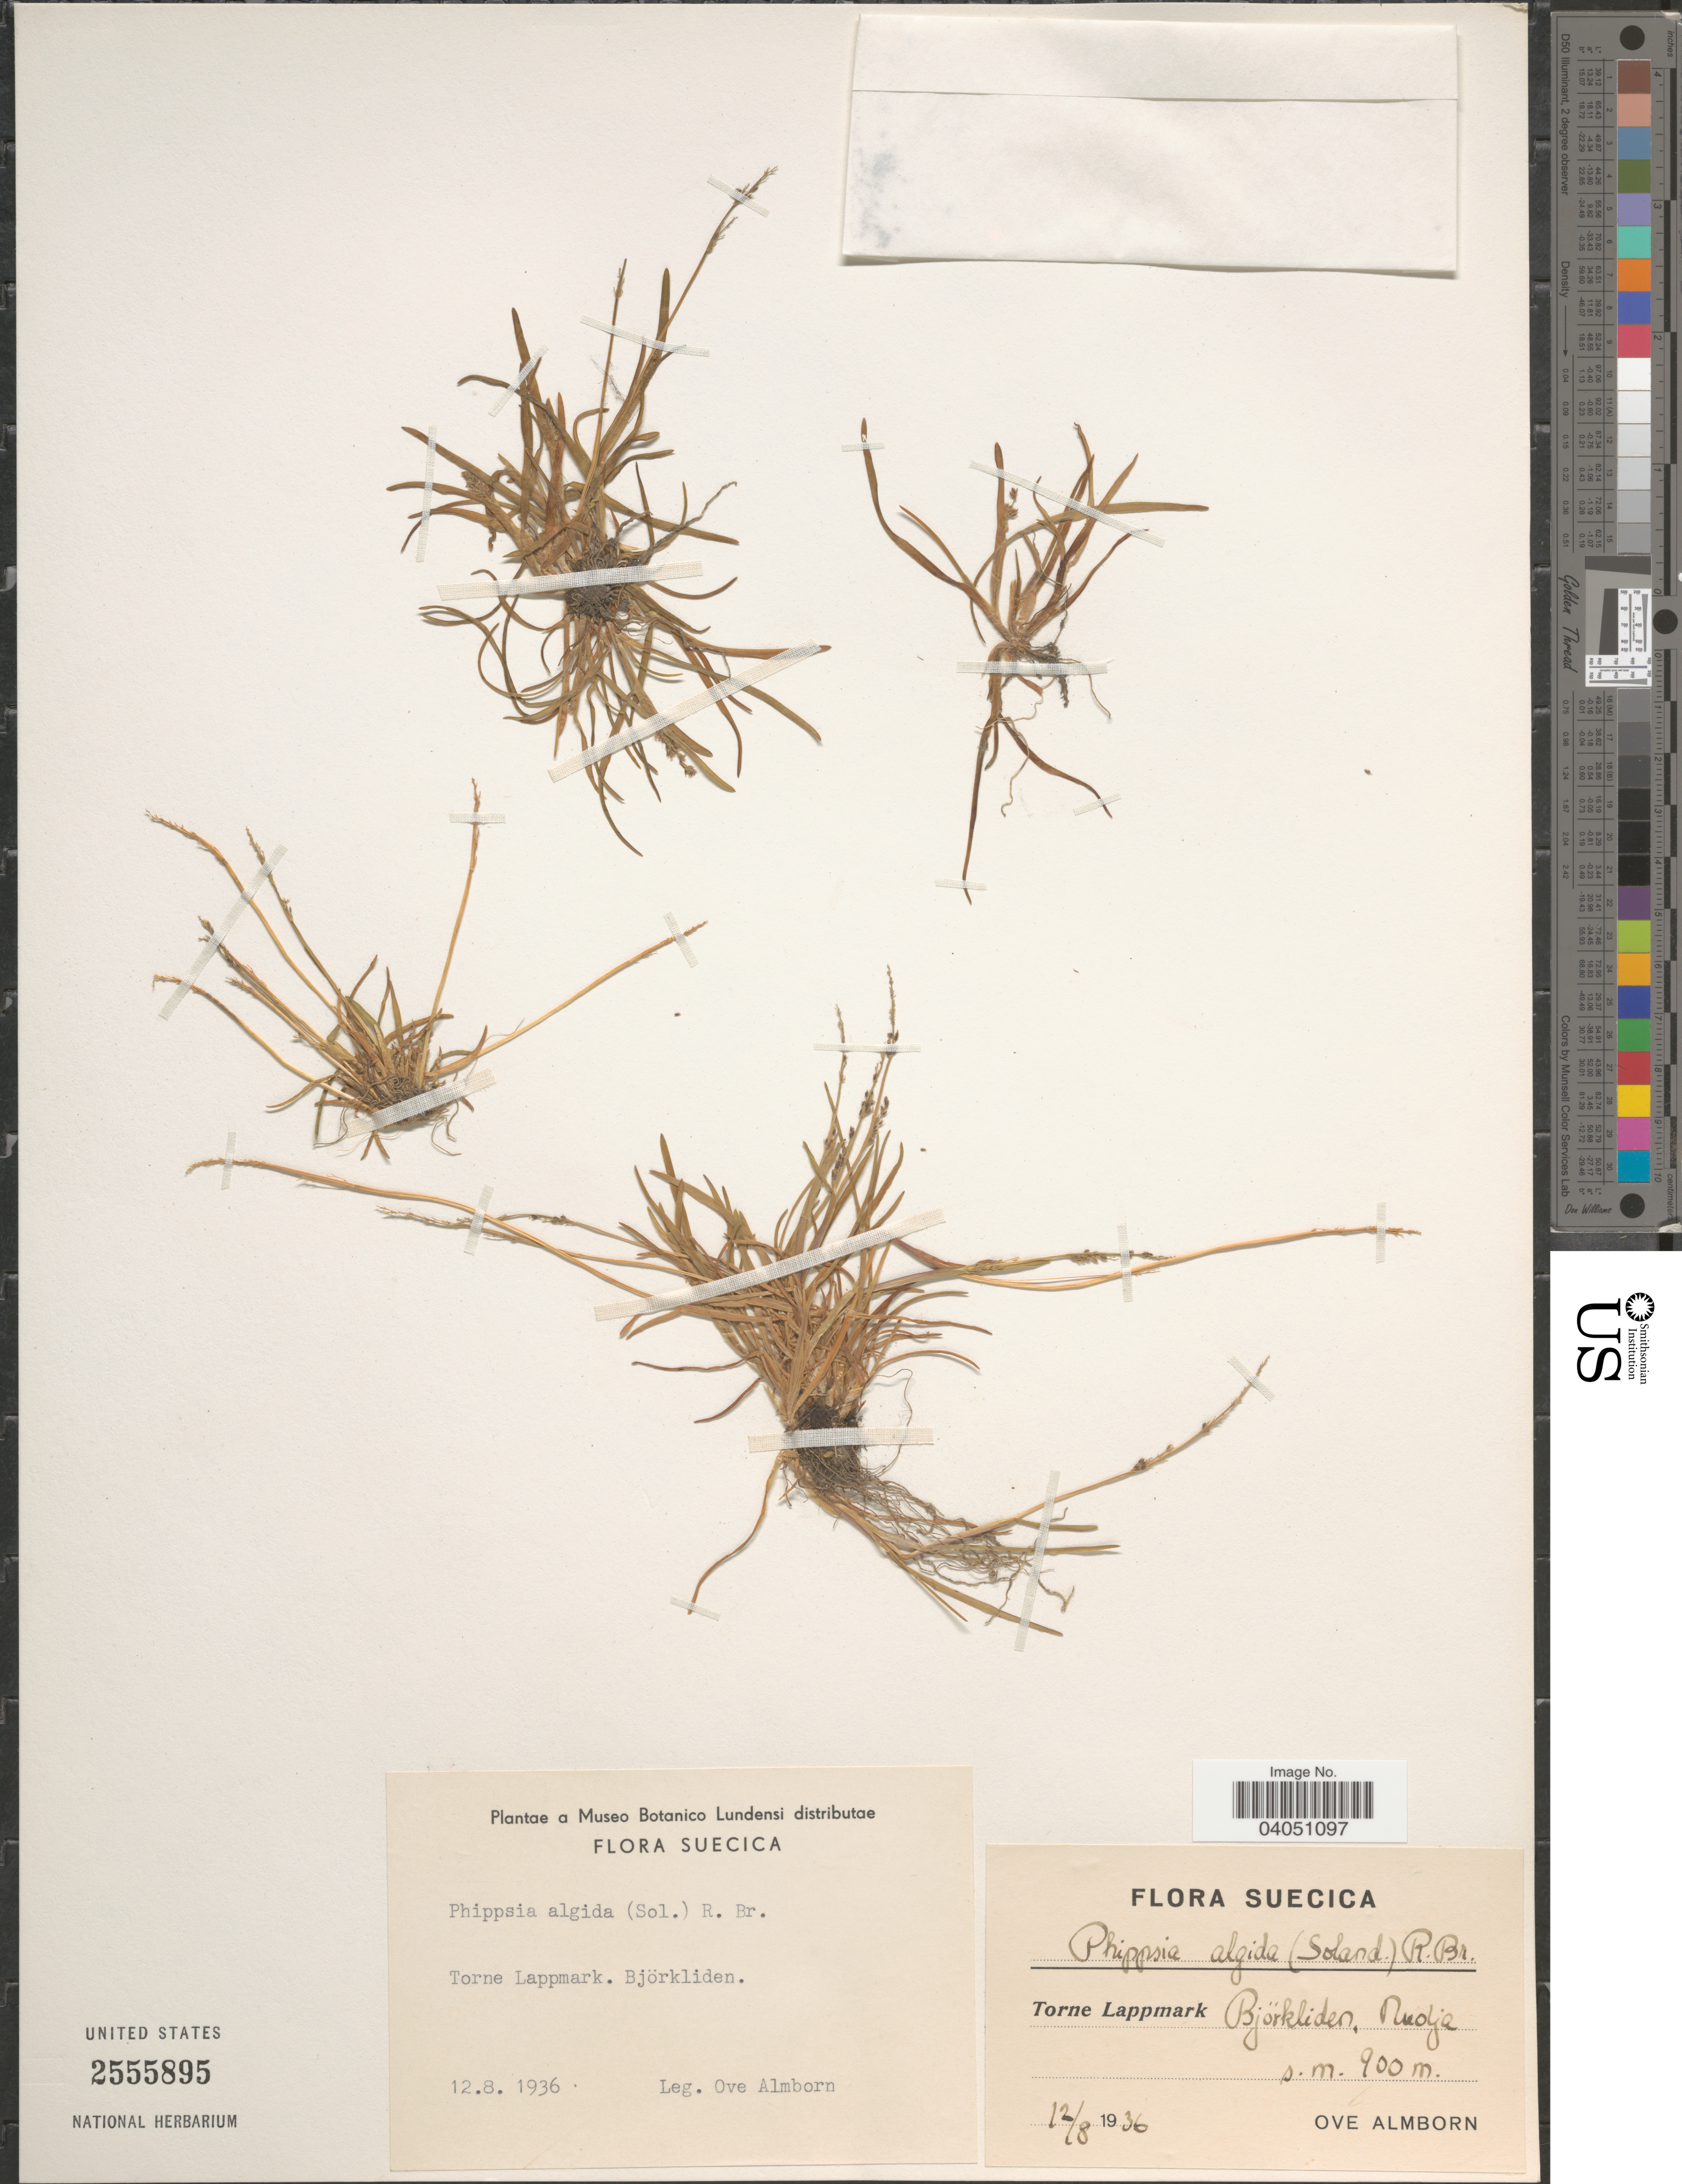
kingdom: Plantae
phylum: Tracheophyta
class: Liliopsida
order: Poales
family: Poaceae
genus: Phippsia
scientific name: Phippsia algida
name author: (Sol.) R. Br.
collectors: O. Almborn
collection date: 1936-08-12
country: Sweden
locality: Suecica. Torne Lappmark. Björkliden. Nuolja.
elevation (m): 900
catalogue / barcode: US 2555895